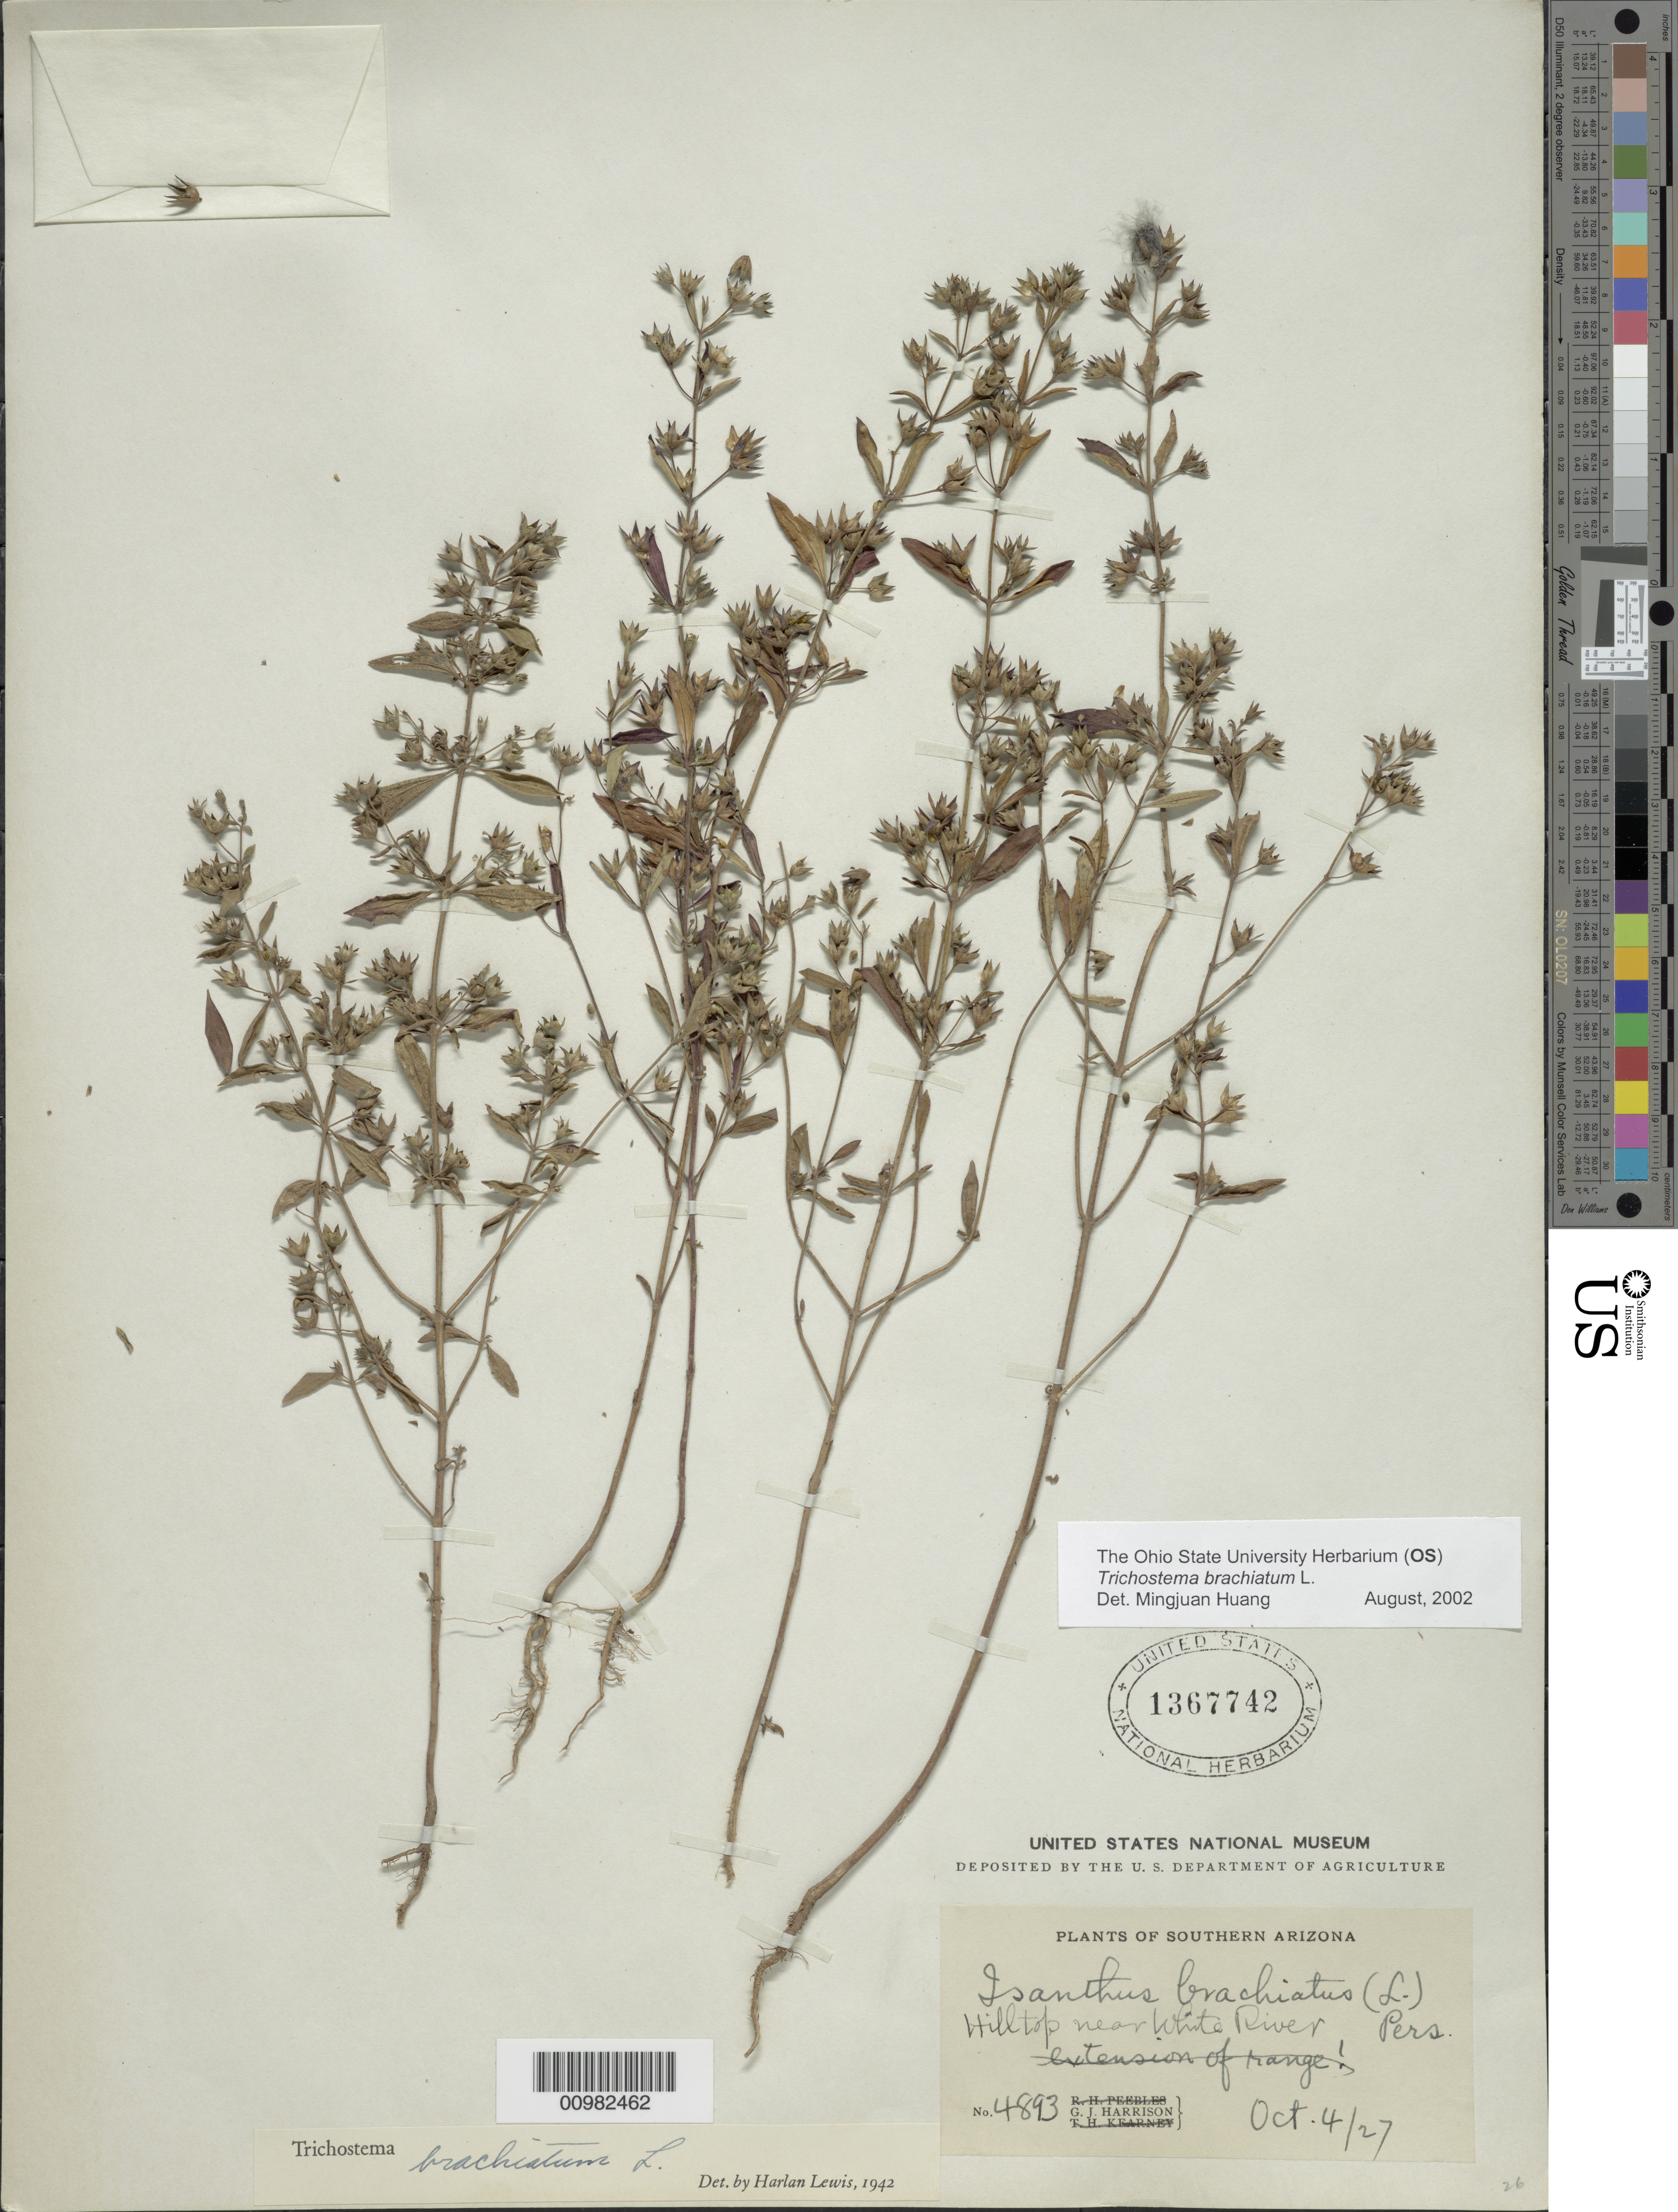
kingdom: Plantae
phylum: Tracheophyta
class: Magnoliopsida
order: Lamiales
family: Lamiaceae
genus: Trichostema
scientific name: Trichostema brachiatum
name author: L.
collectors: G. J. Harrison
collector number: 4893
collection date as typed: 04 Oct 1927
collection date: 1927-10-04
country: United States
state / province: Arizona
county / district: Navajo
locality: Hilltop near White River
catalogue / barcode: US 1367742